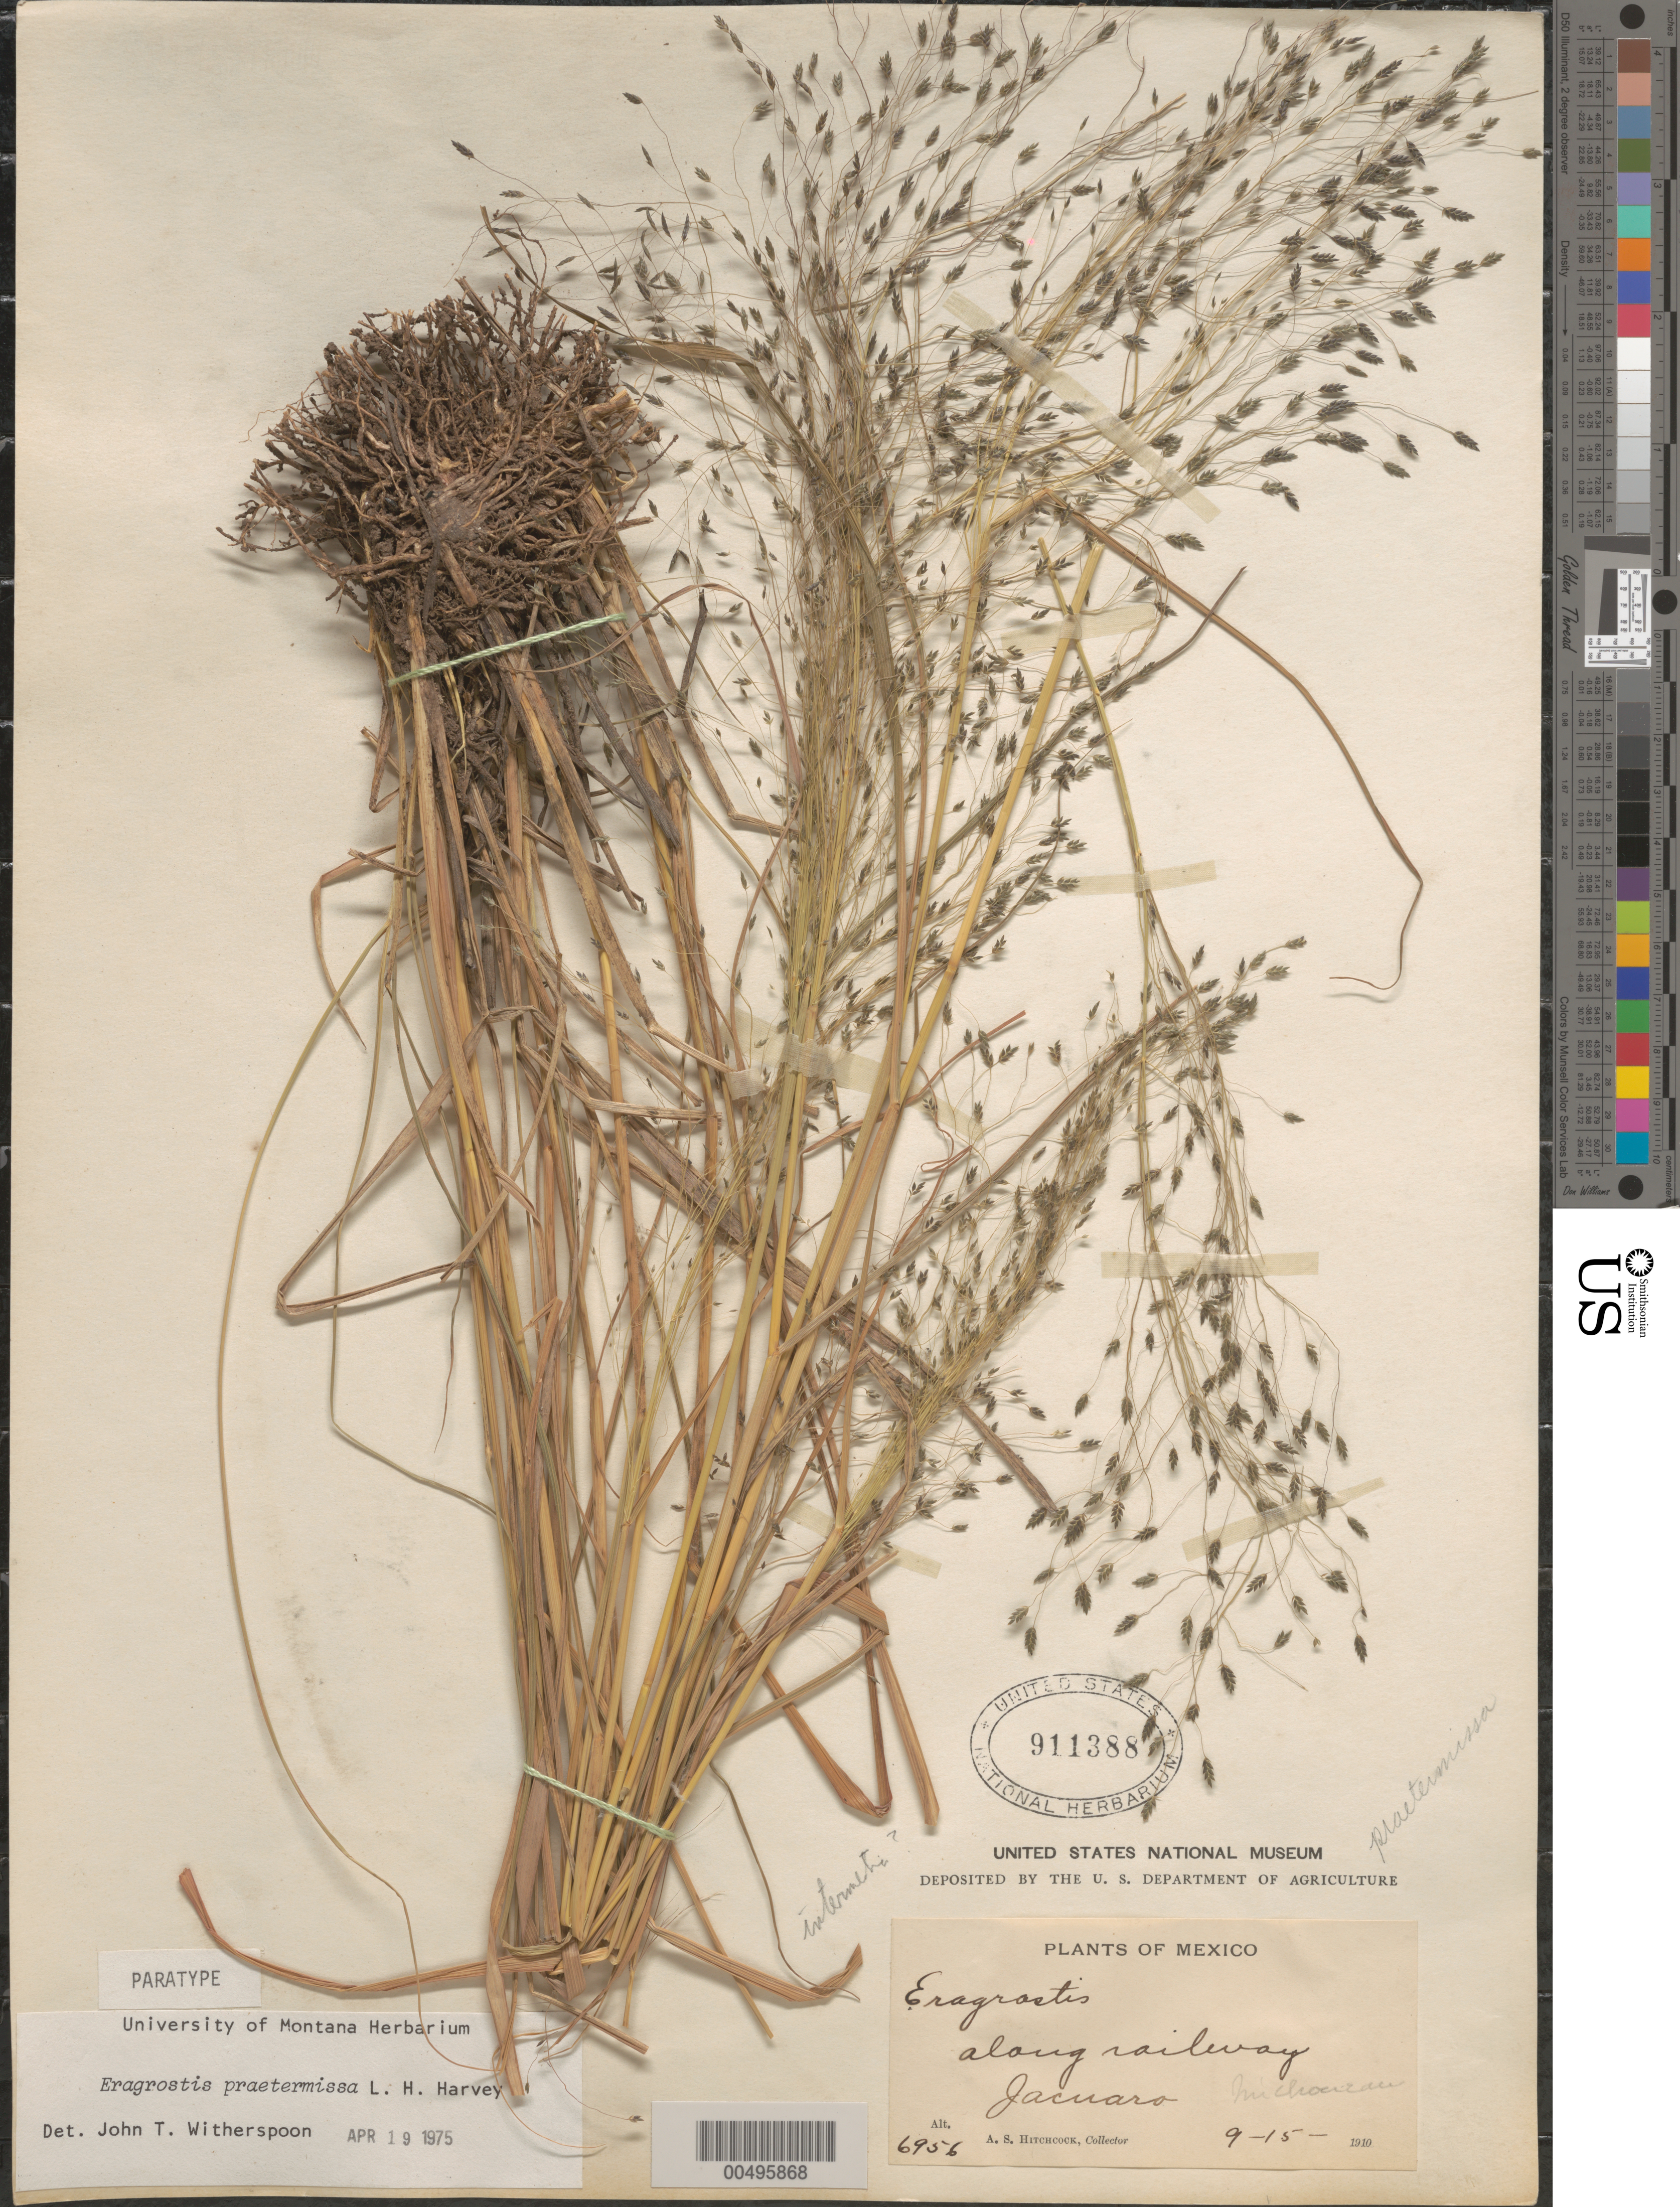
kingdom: Plantae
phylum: Tracheophyta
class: Liliopsida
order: Poales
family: Poaceae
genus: Eragrostis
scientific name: Eragrostis intermedia var. praetermissa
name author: (L.H. Harv.) Witherspoon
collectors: A. S. Hitchcock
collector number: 6956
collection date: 1910-09-15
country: Mexico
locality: Along railway Jacuaro.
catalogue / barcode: US 911388